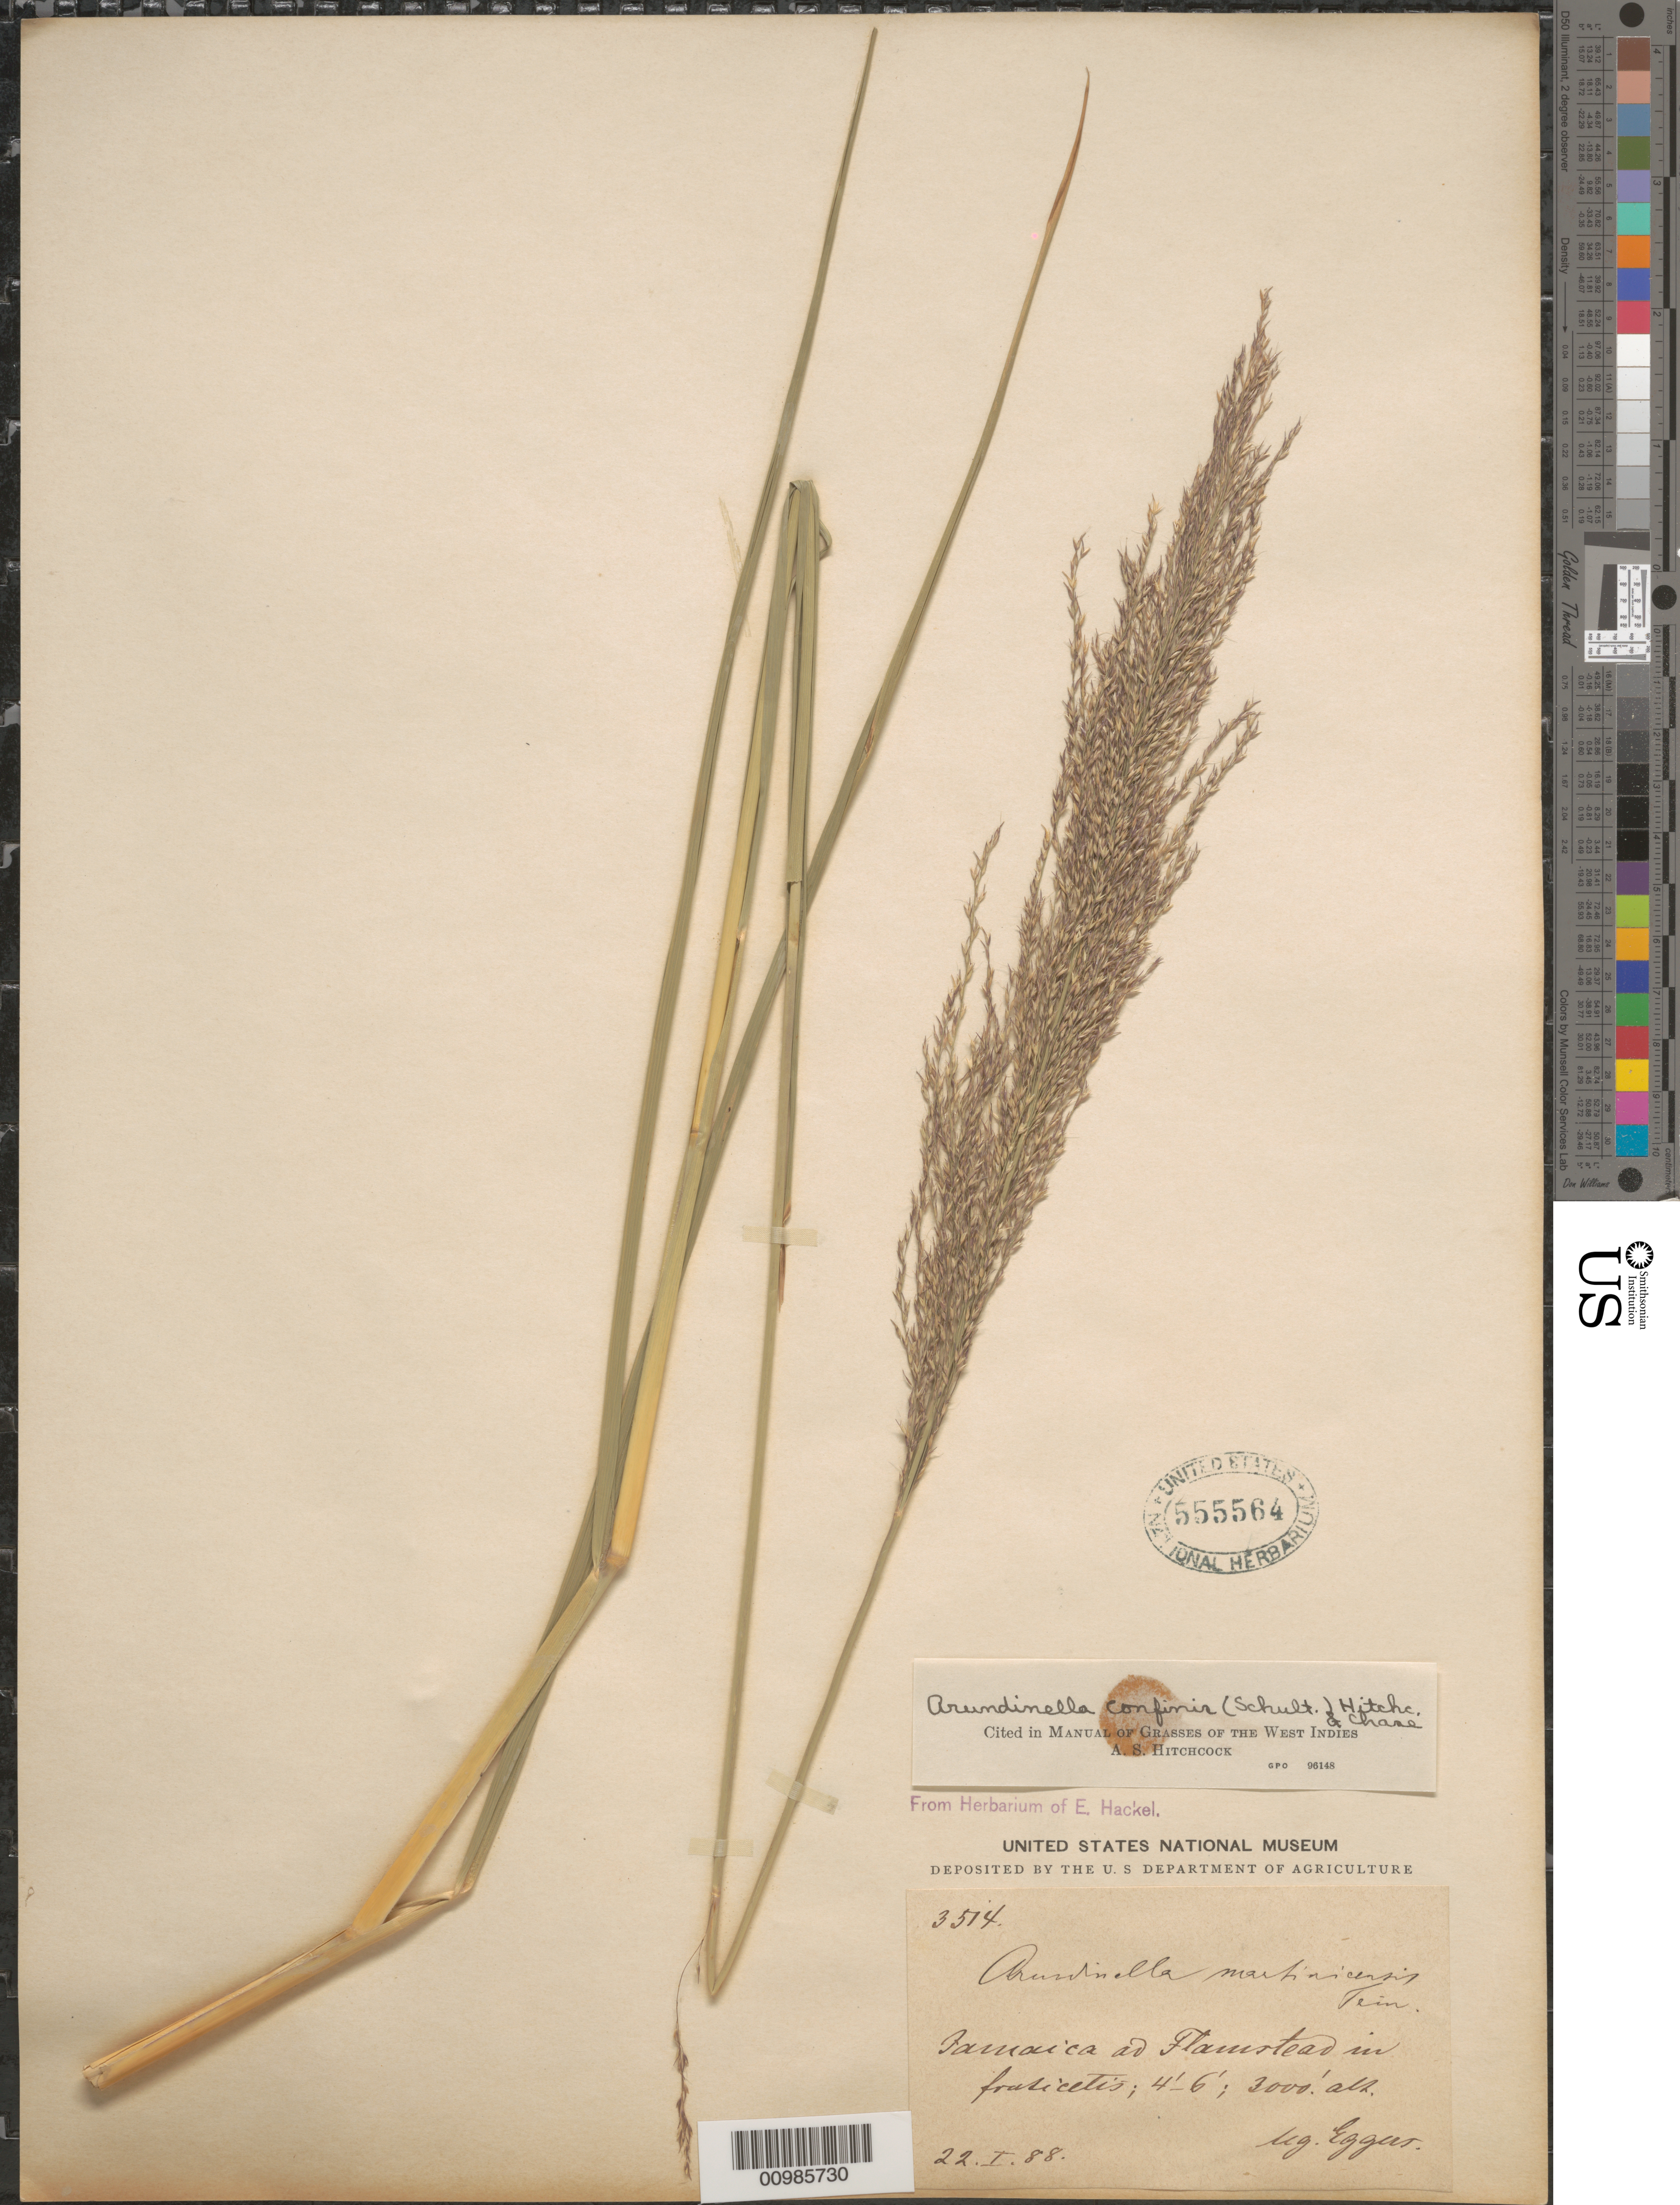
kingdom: Plantae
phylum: Tracheophyta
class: Liliopsida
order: Poales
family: Poaceae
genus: Arundinella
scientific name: Arundinella confinis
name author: (Schult.) Hitchc. & Chase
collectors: H. F. A. von Eggers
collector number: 3514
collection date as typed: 22 Jan 1888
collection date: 1888-01-22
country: Jamaica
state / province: Saint Andrew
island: Jamaica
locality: at Flamstead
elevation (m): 914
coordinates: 0 N, 0 E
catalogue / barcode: US 555564